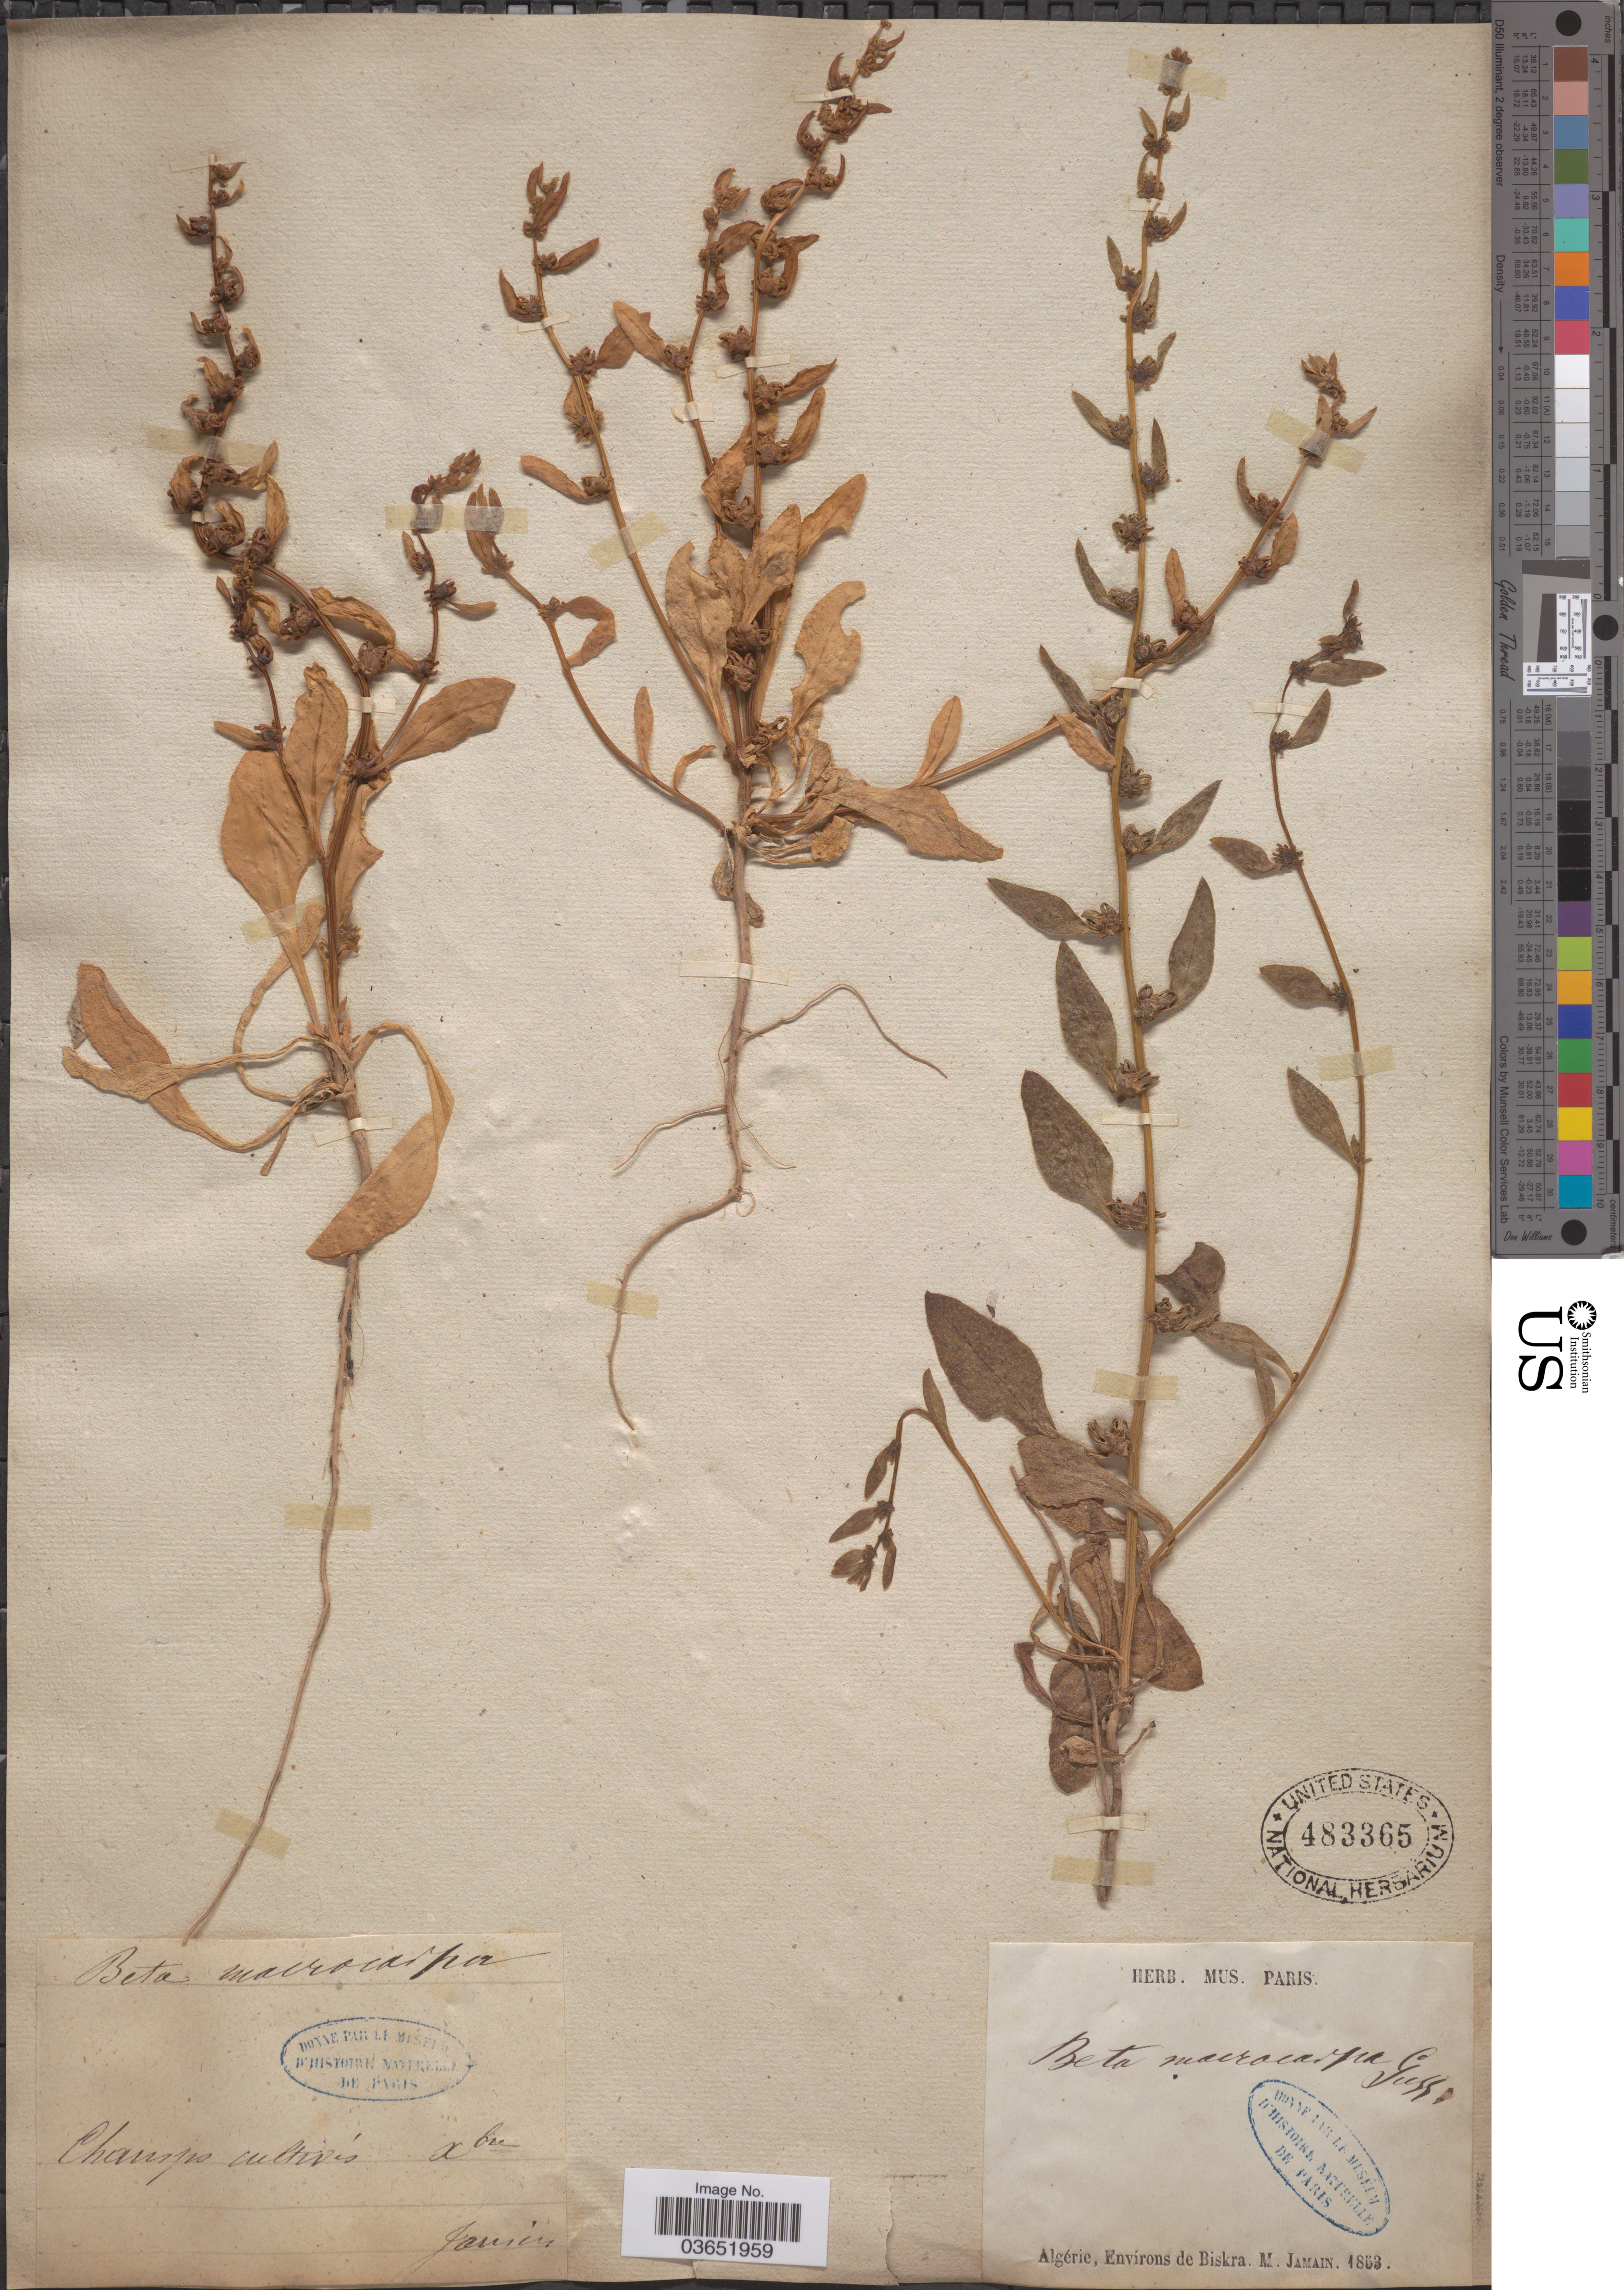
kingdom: Plantae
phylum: Tracheophyta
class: Magnoliopsida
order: Caryophyllales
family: Amaranthaceae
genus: Beta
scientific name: Beta macrocarpa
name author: Gussone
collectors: M. Jamain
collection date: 1853-12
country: Algeria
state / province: Biskra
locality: Environs de Biskra.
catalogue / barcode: US 483365